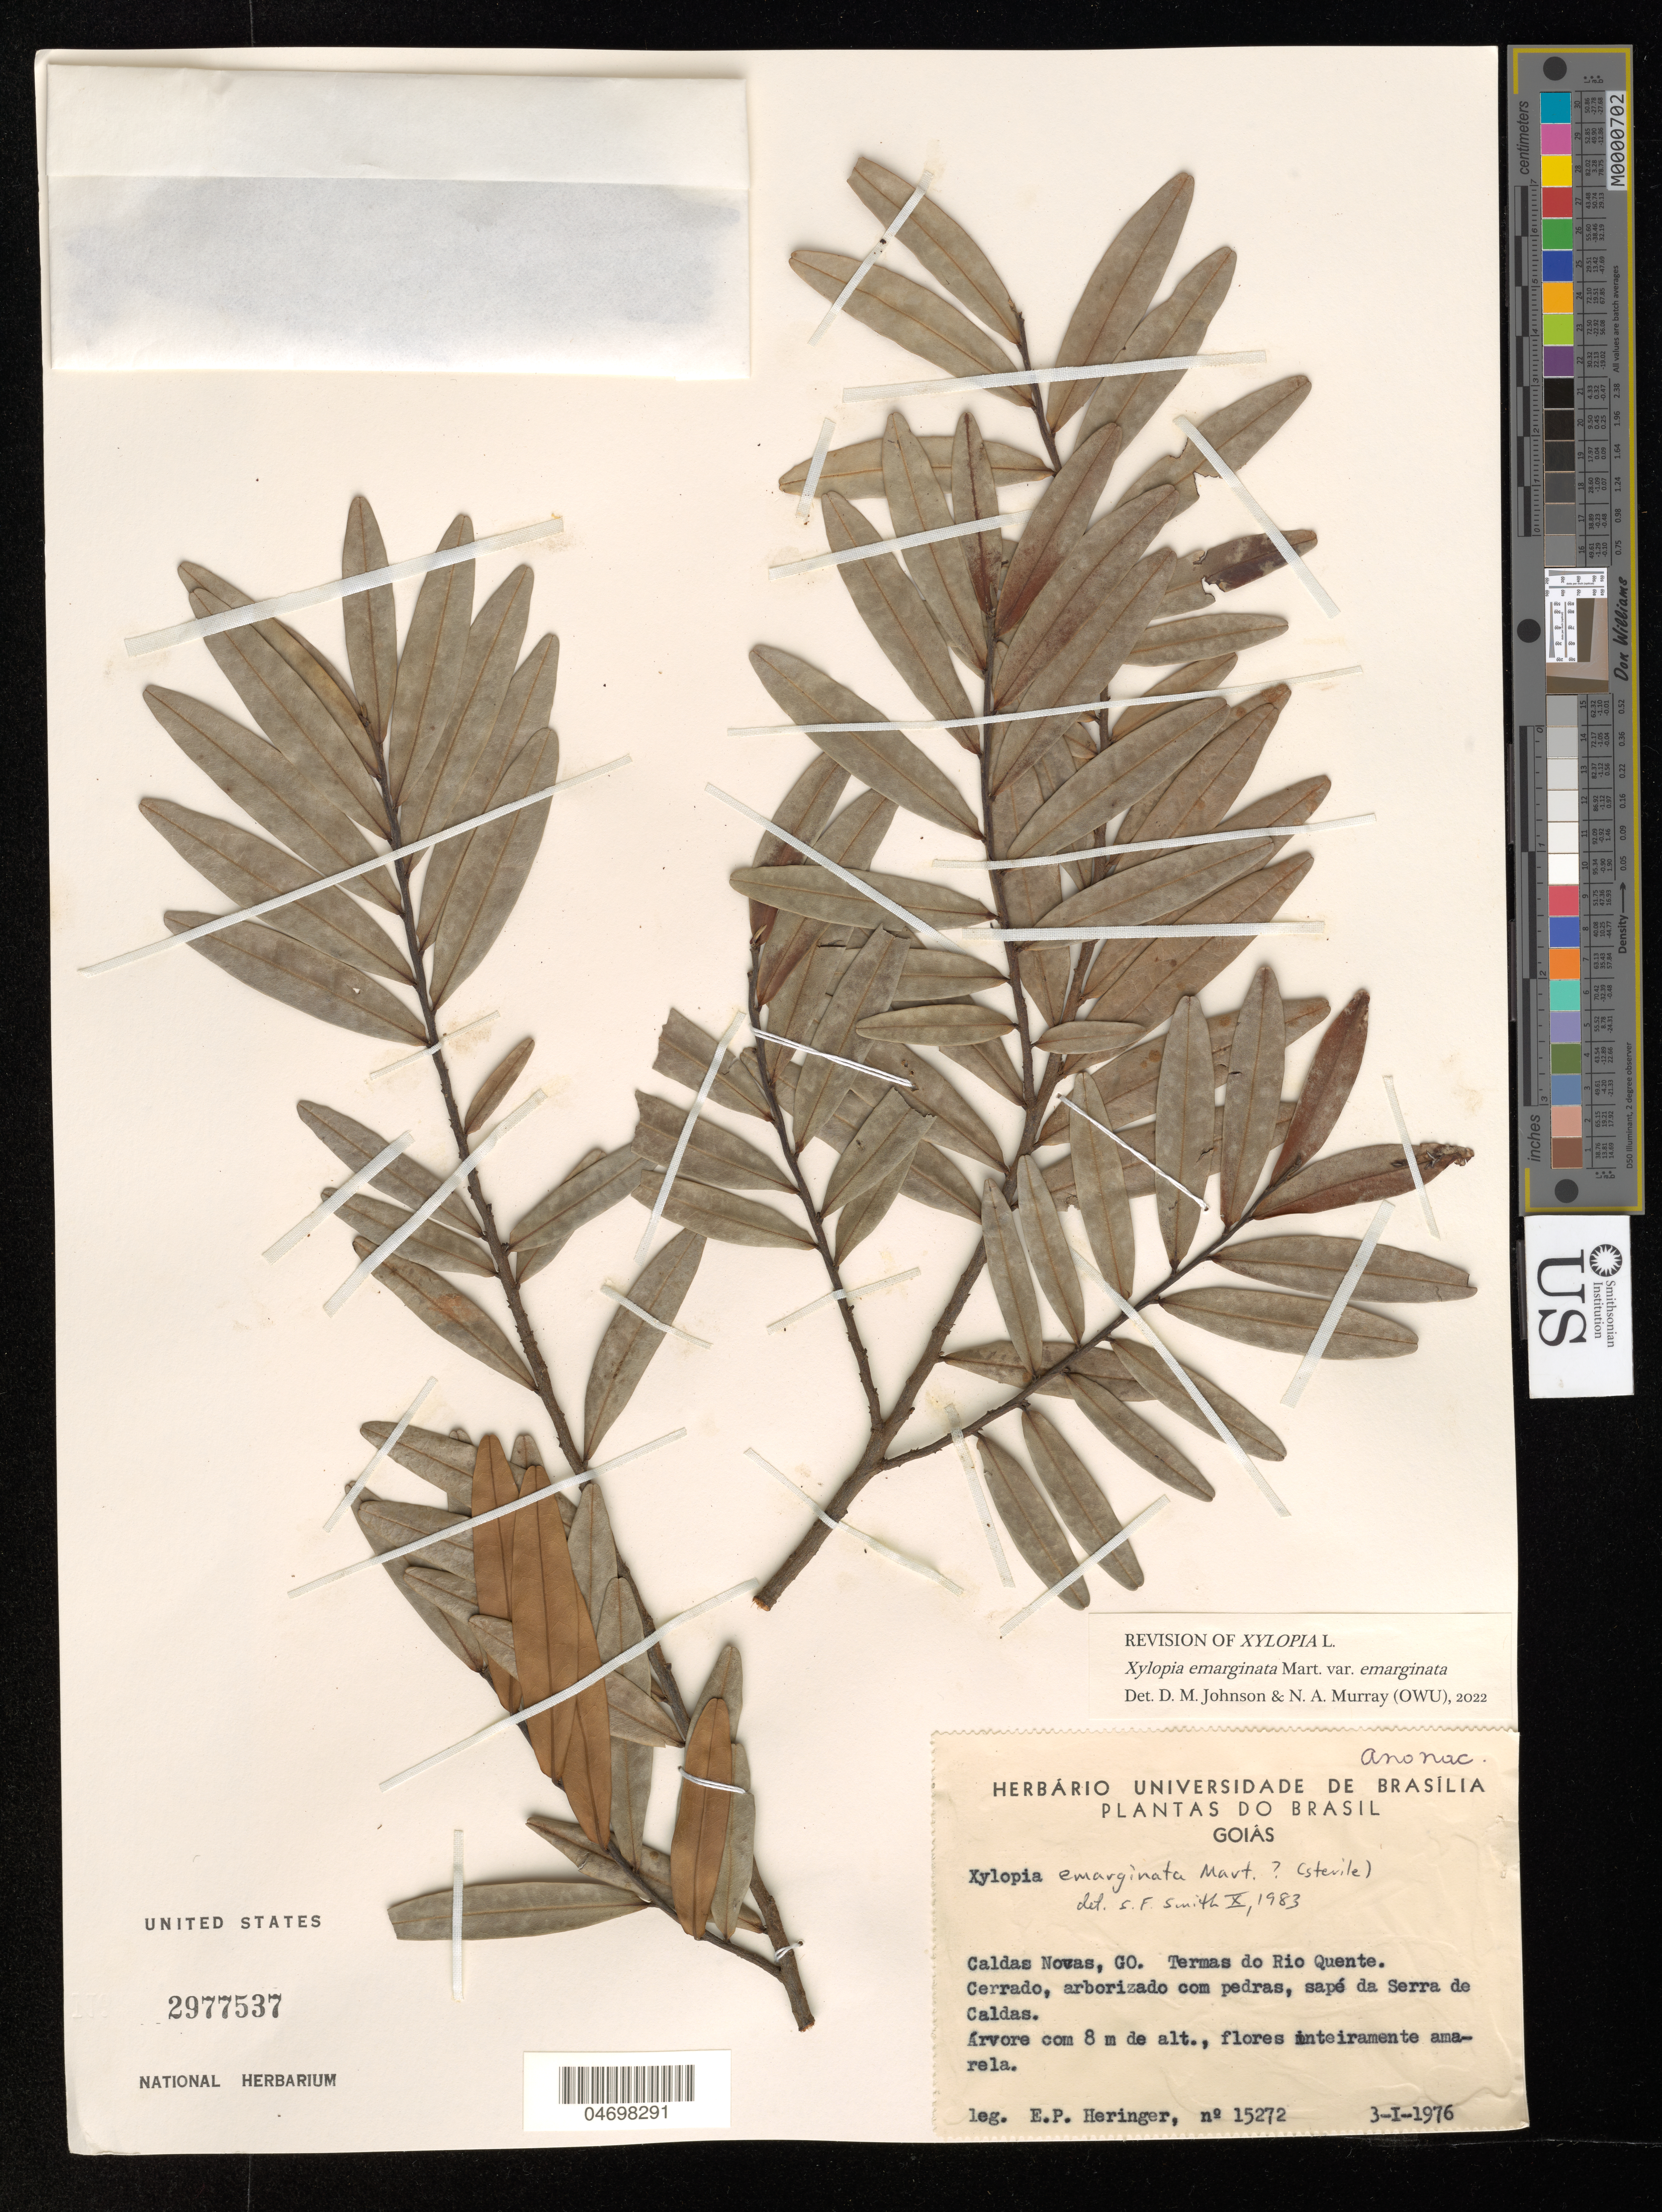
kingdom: Plantae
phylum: Tracheophyta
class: Magnoliopsida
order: Magnoliales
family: Annonaceae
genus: Xylopia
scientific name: Xylopia emarginata var. emarginata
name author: Mart.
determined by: Johnson, D. M.; Murray, N. A.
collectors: E. P. Heringer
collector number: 15272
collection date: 1976-01-03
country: Brazil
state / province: Goiás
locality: Caldas Novas, GO.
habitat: Cerrado, arborizado com pedras, sape de Serra de Caldas. Termas do Rio Quente.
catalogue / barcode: US 2977537